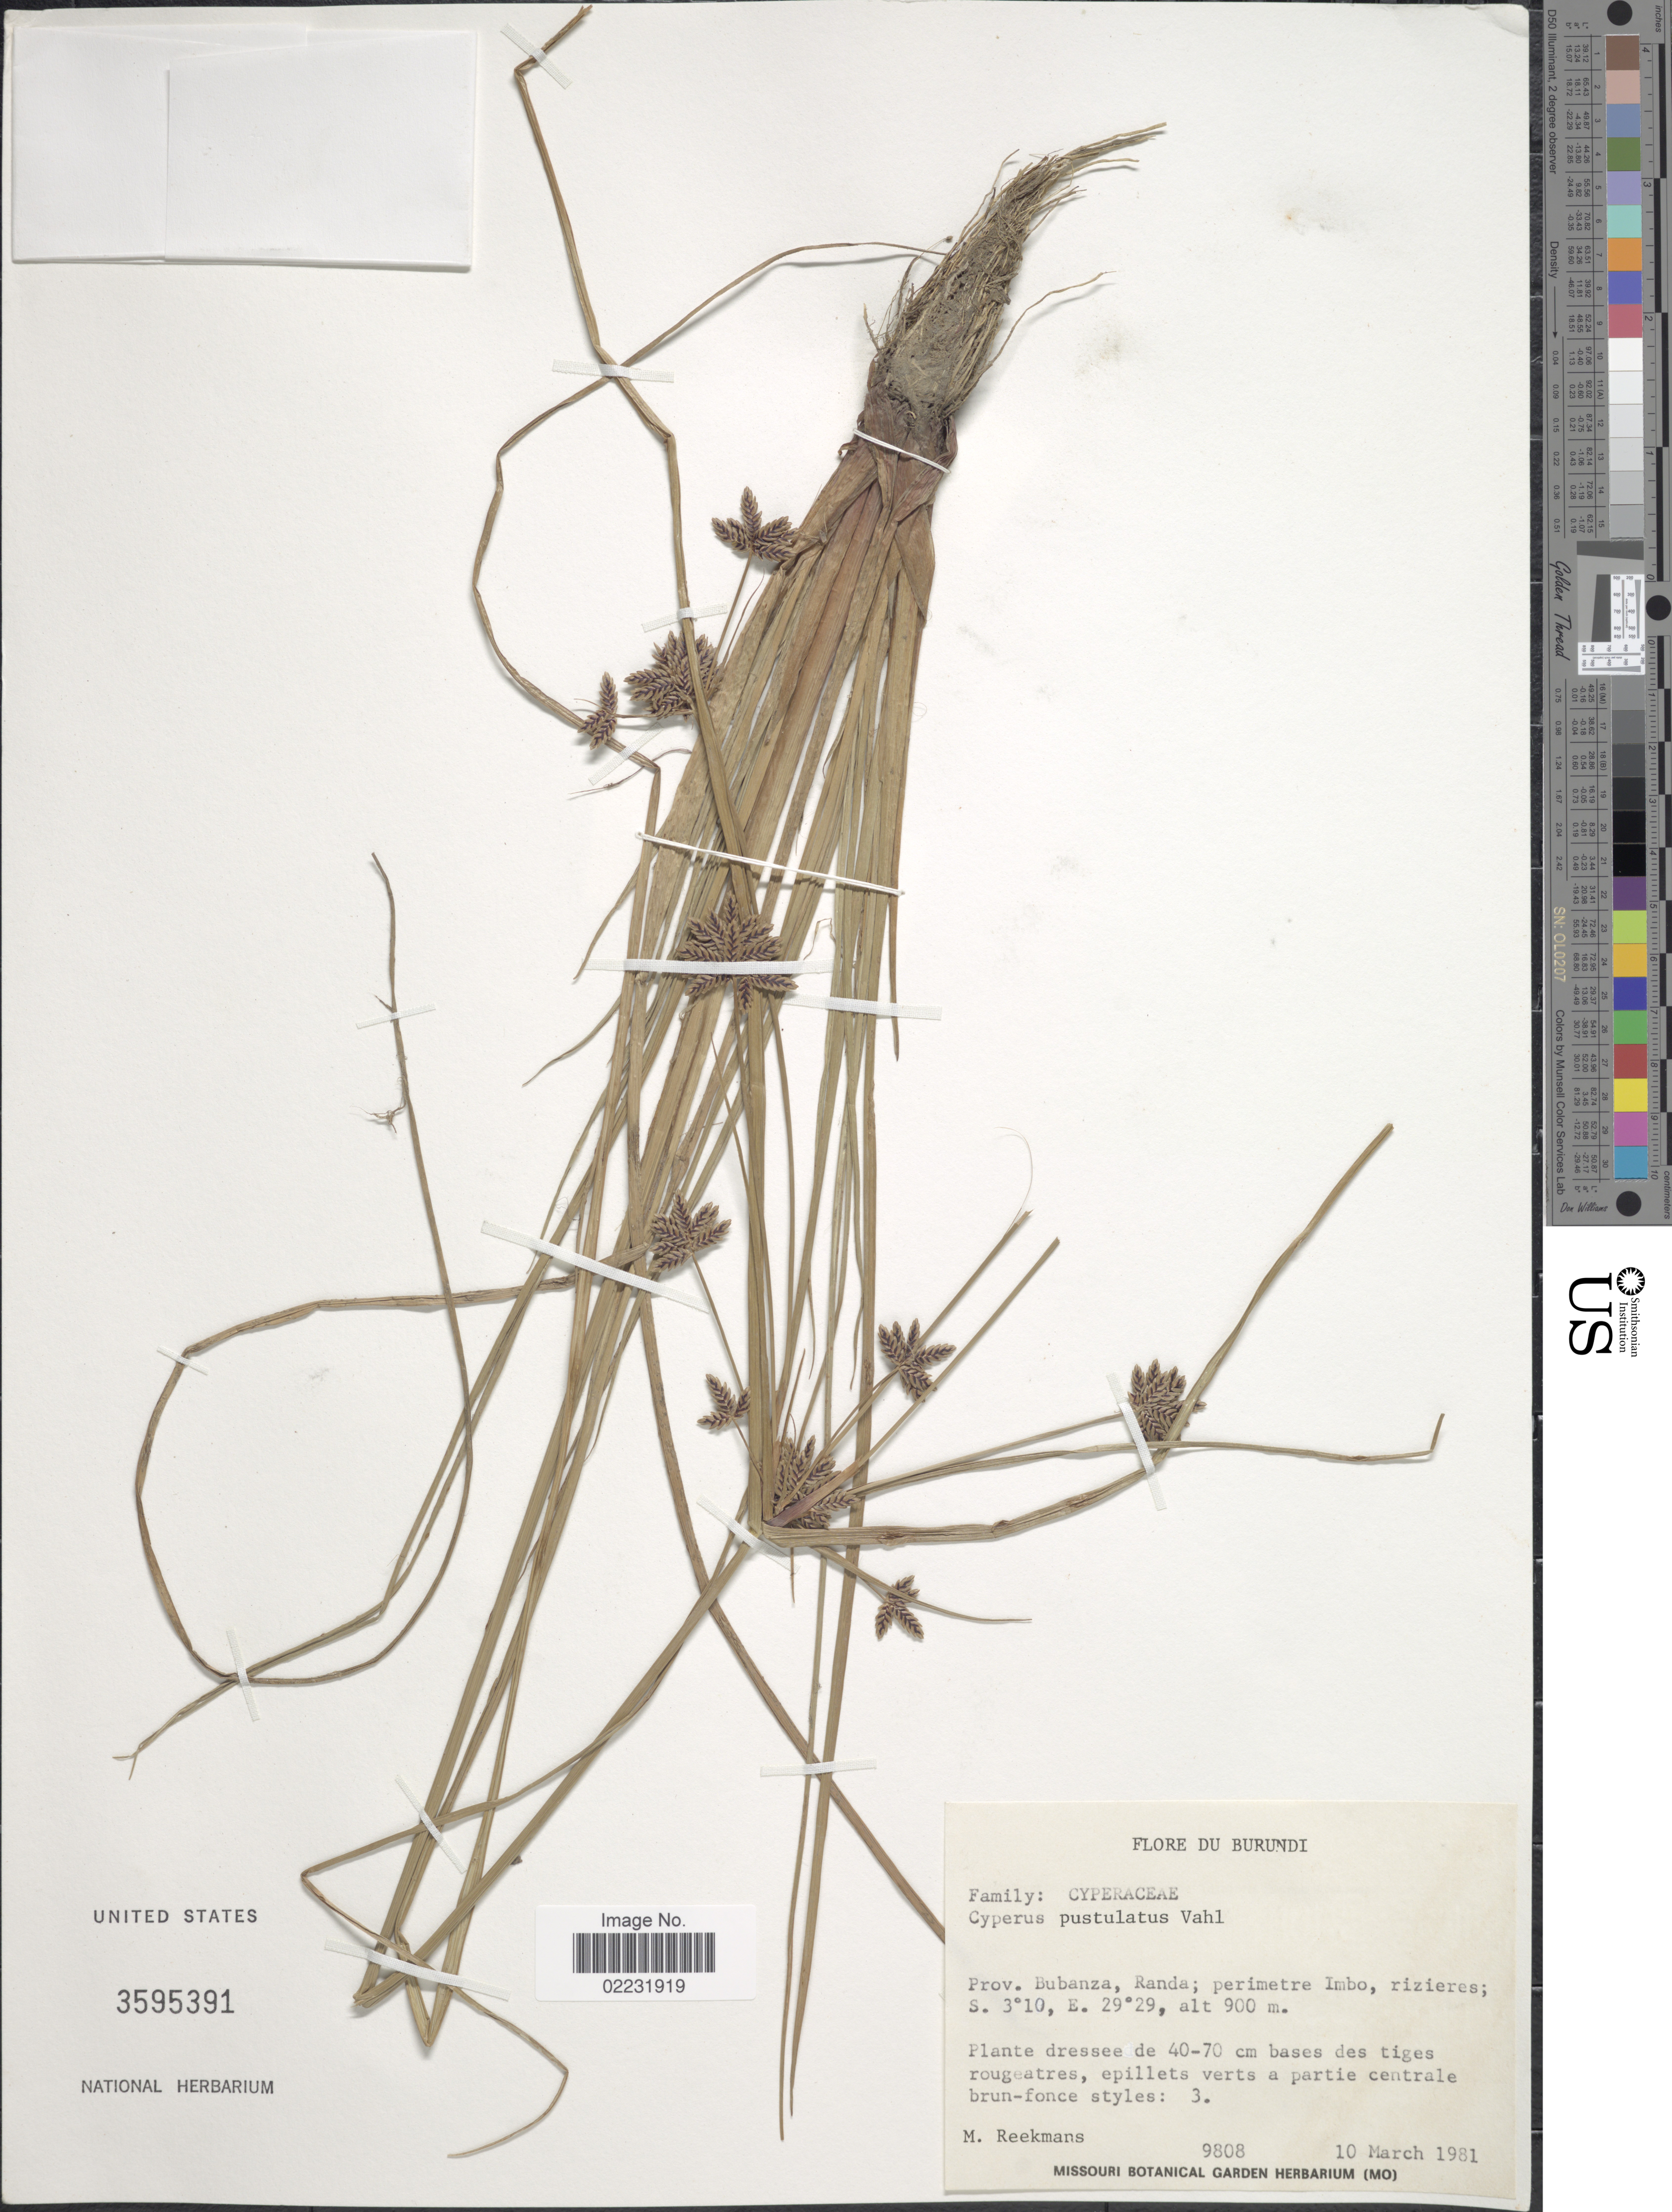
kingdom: Plantae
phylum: Tracheophyta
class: Liliopsida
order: Poales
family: Cyperaceae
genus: Cyperus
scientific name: Cyperus pustulatus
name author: Vahl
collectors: M. Reekmans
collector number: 9808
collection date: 1981-03-10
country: Burundi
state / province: Bubanza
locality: Du Burundi, Prov. Bubanza: Randa, perimetre Imbo, rizieres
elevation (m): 900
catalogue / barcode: US 3595391